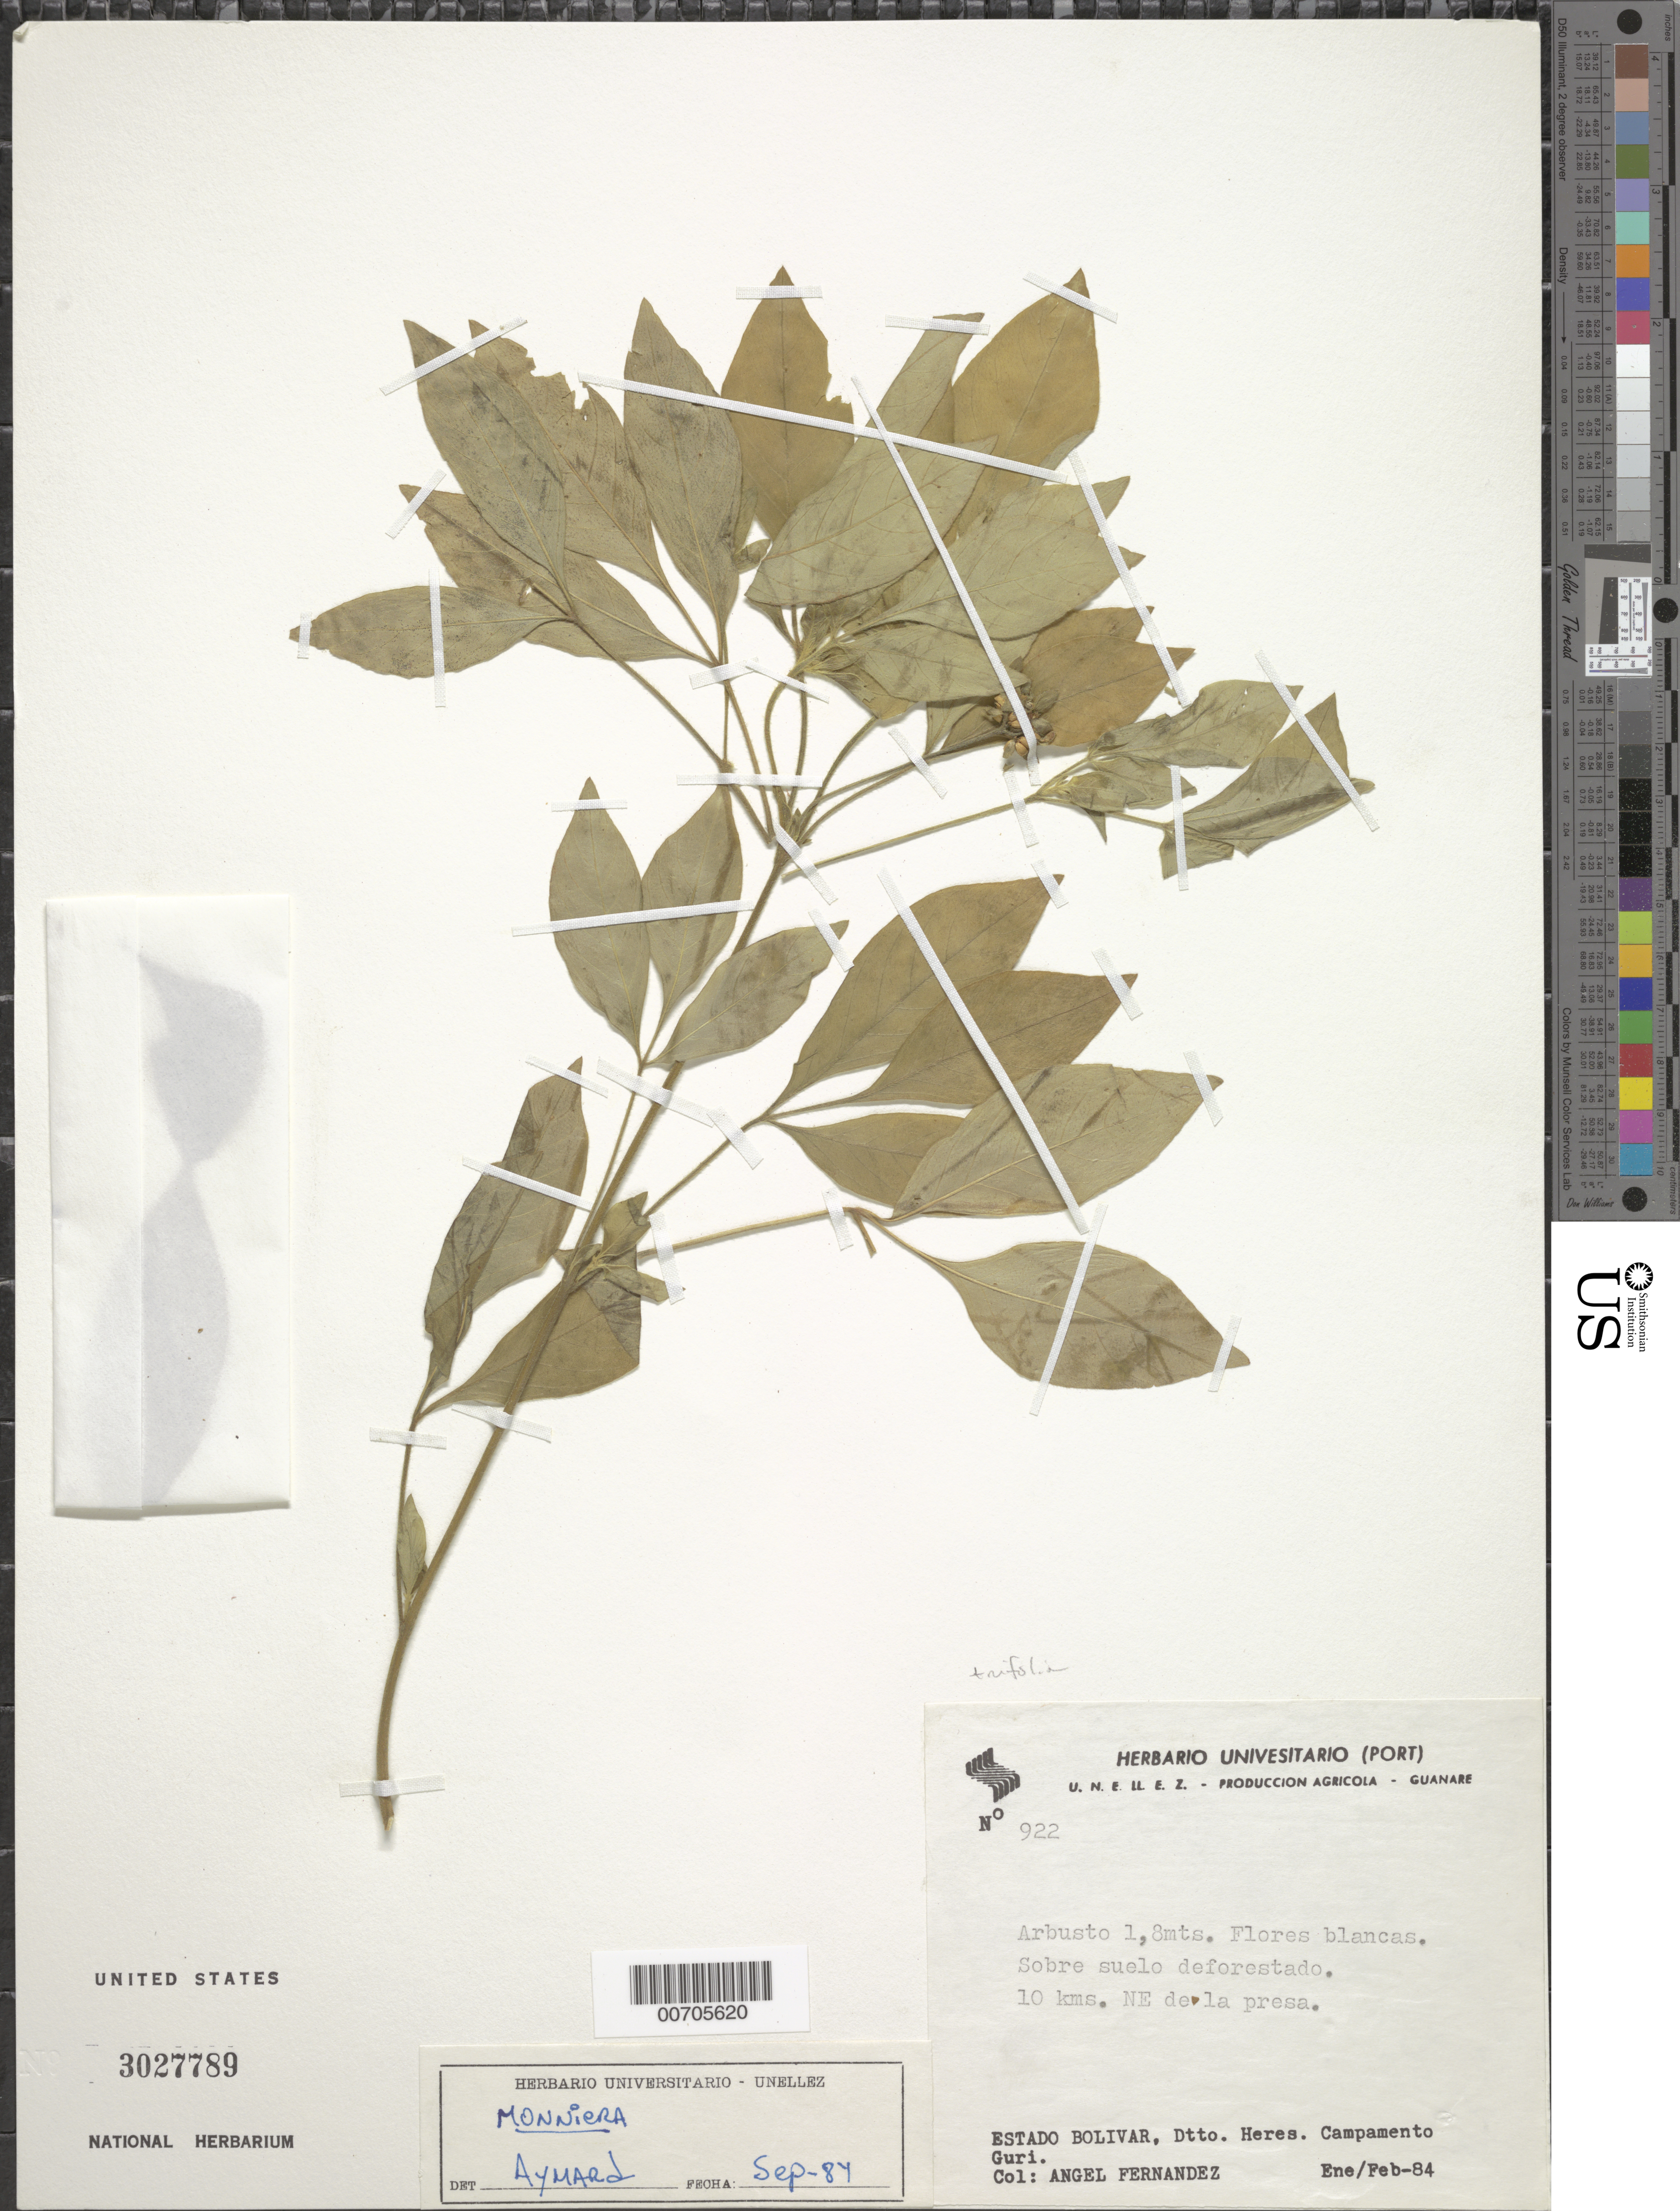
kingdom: Plantae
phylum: Tracheophyta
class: Magnoliopsida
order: Sapindales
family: Rutaceae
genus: Ertela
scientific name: Ertela trifolia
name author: (L.) Kuntze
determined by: Strong, Mark T., (BOT), Smithsonian Institution - National Museum of Natural History (UNITED STATES)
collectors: A. Fernández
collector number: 922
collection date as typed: Jan-84 to Feb-84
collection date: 1984-01/1984-02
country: Venezuela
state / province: Bolívar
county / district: Heres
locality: Campamento Guri, 10 km NE de la presa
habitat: Deforested ground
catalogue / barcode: US 3027789